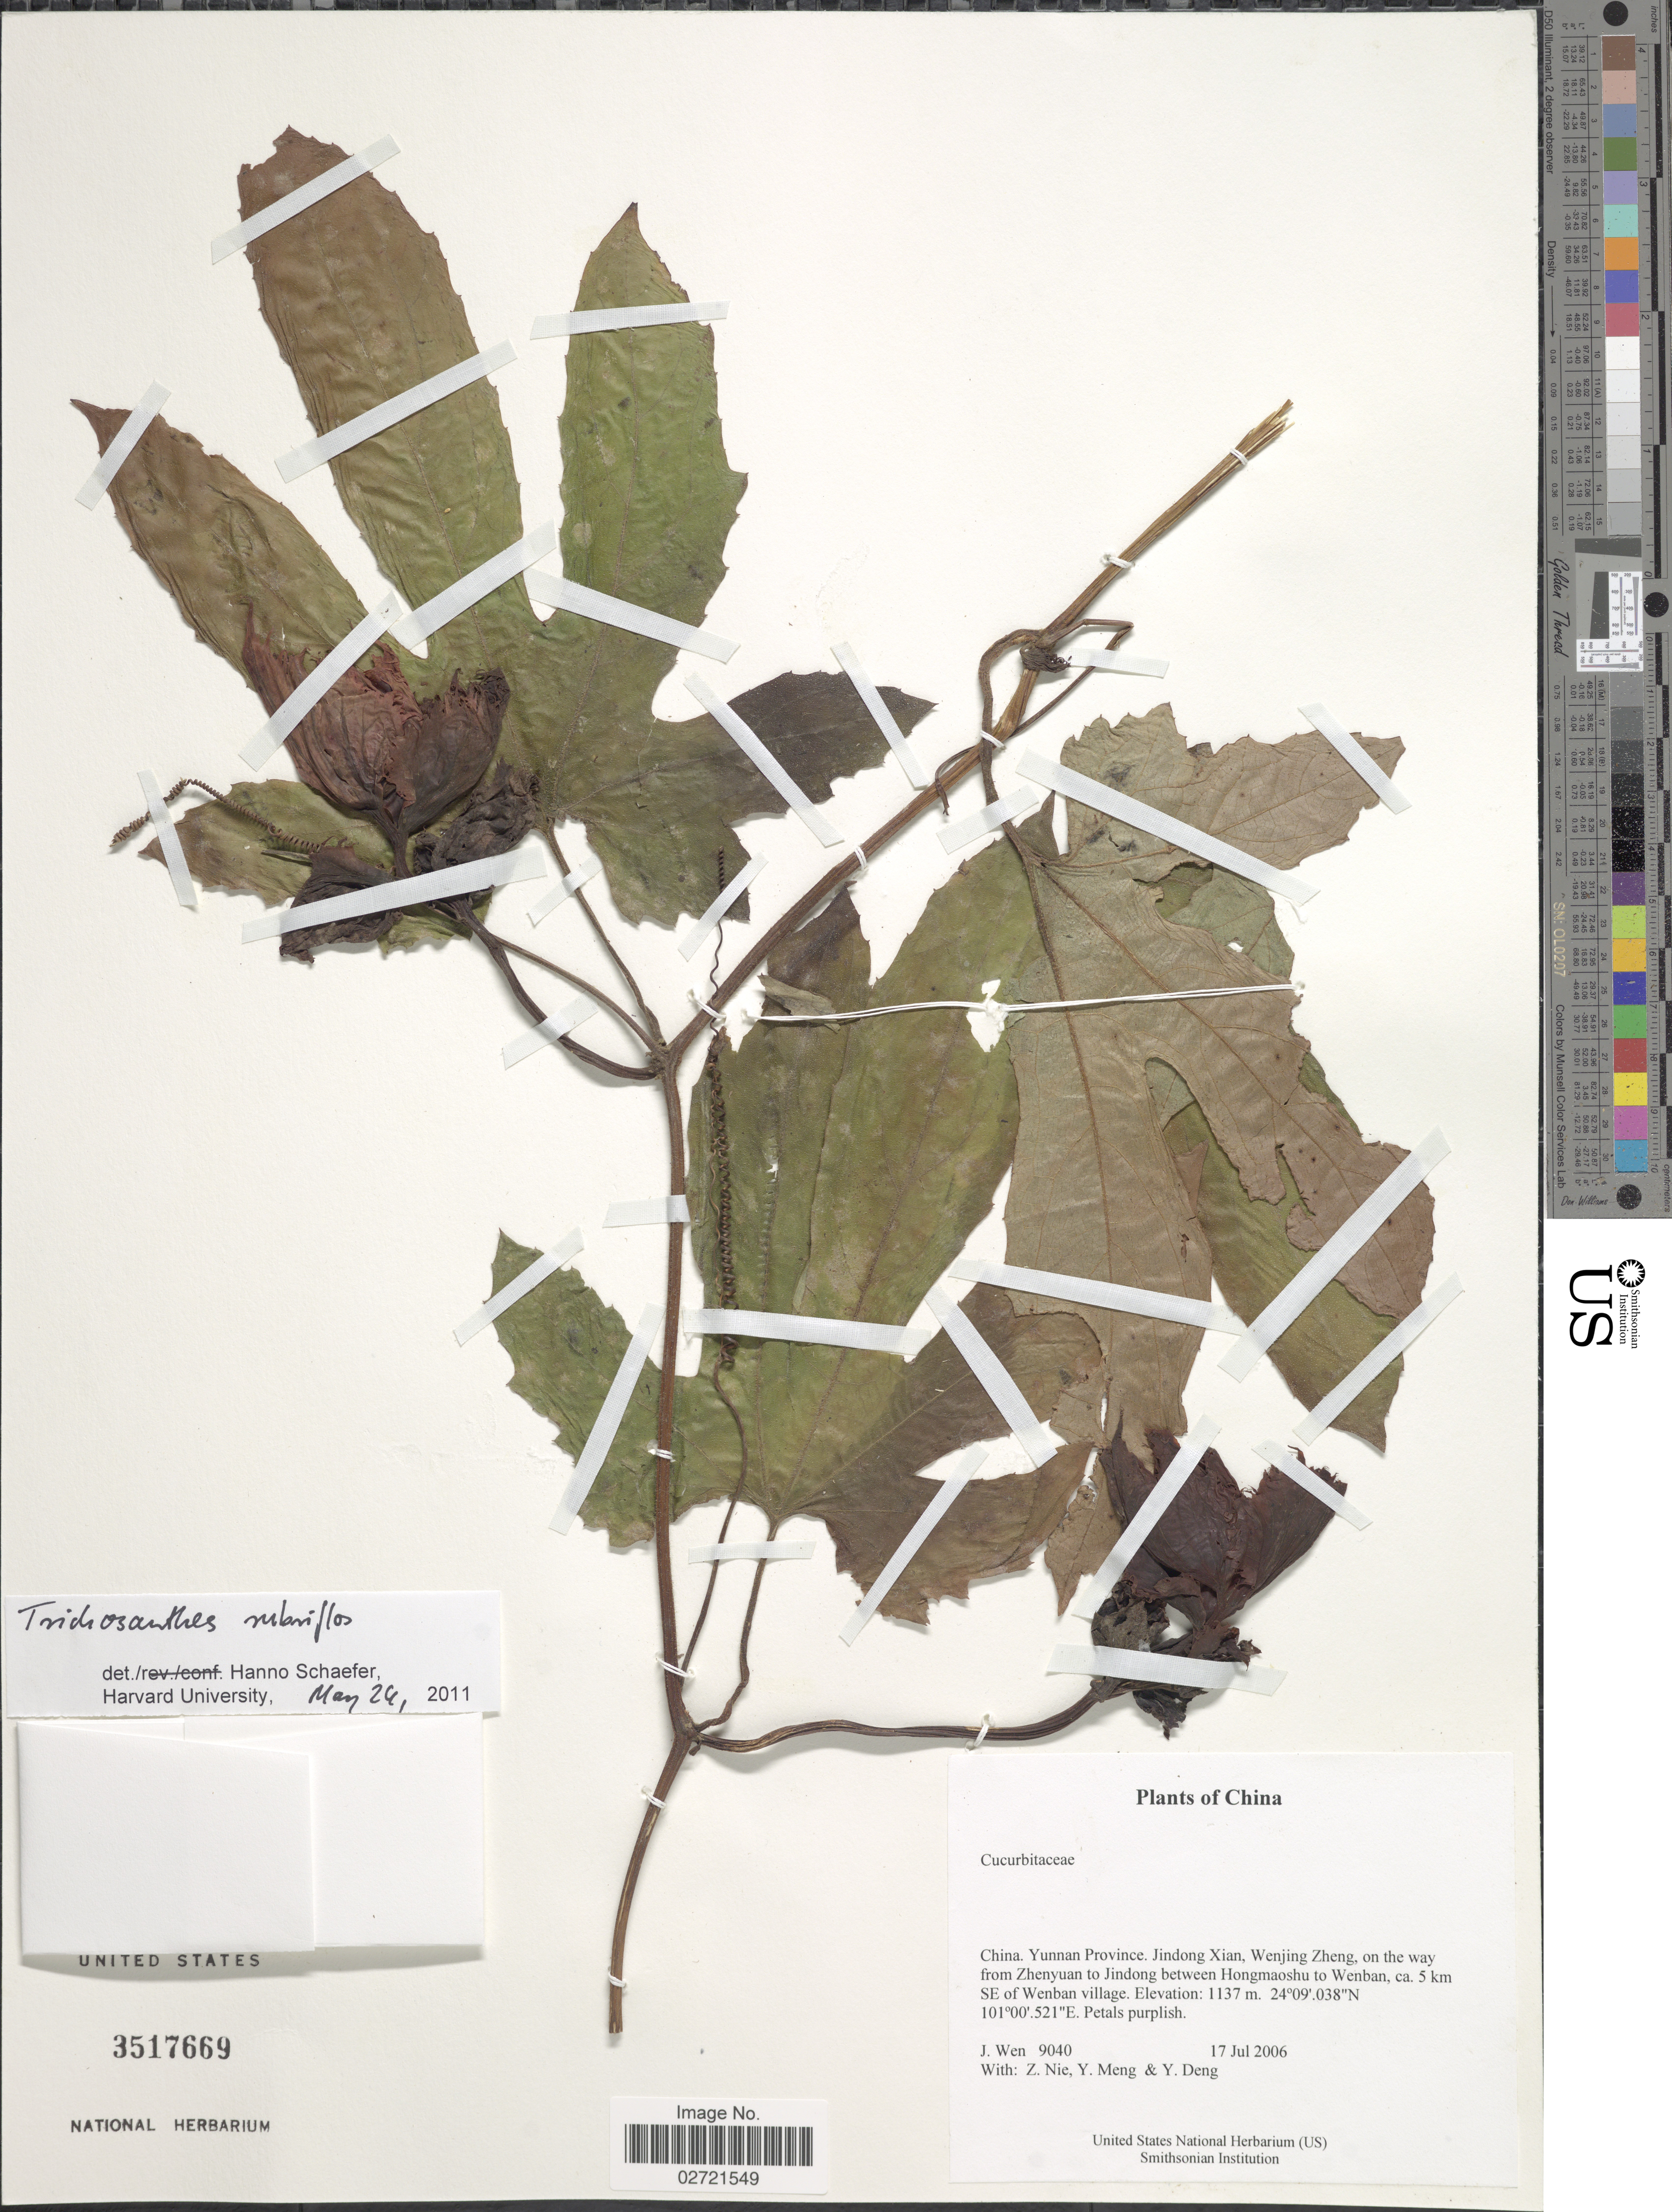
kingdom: Plantae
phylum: Tracheophyta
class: Magnoliopsida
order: Cucurbitales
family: Cucurbitaceae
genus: Trichosanthes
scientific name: Trichosanthes rubriflos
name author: Thorel ex Cayla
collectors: J. Wen, Z. Nie, Y. Meng & Y. Deng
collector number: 9040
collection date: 2006-07-17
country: China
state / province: Yunnan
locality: Jindong Xian, Wenjing Zheng, on the way from Zhenyuan to Jindong between Hongmaoshu to Wenban, 5 km SE of Wenban village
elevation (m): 1137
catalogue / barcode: US 3517669